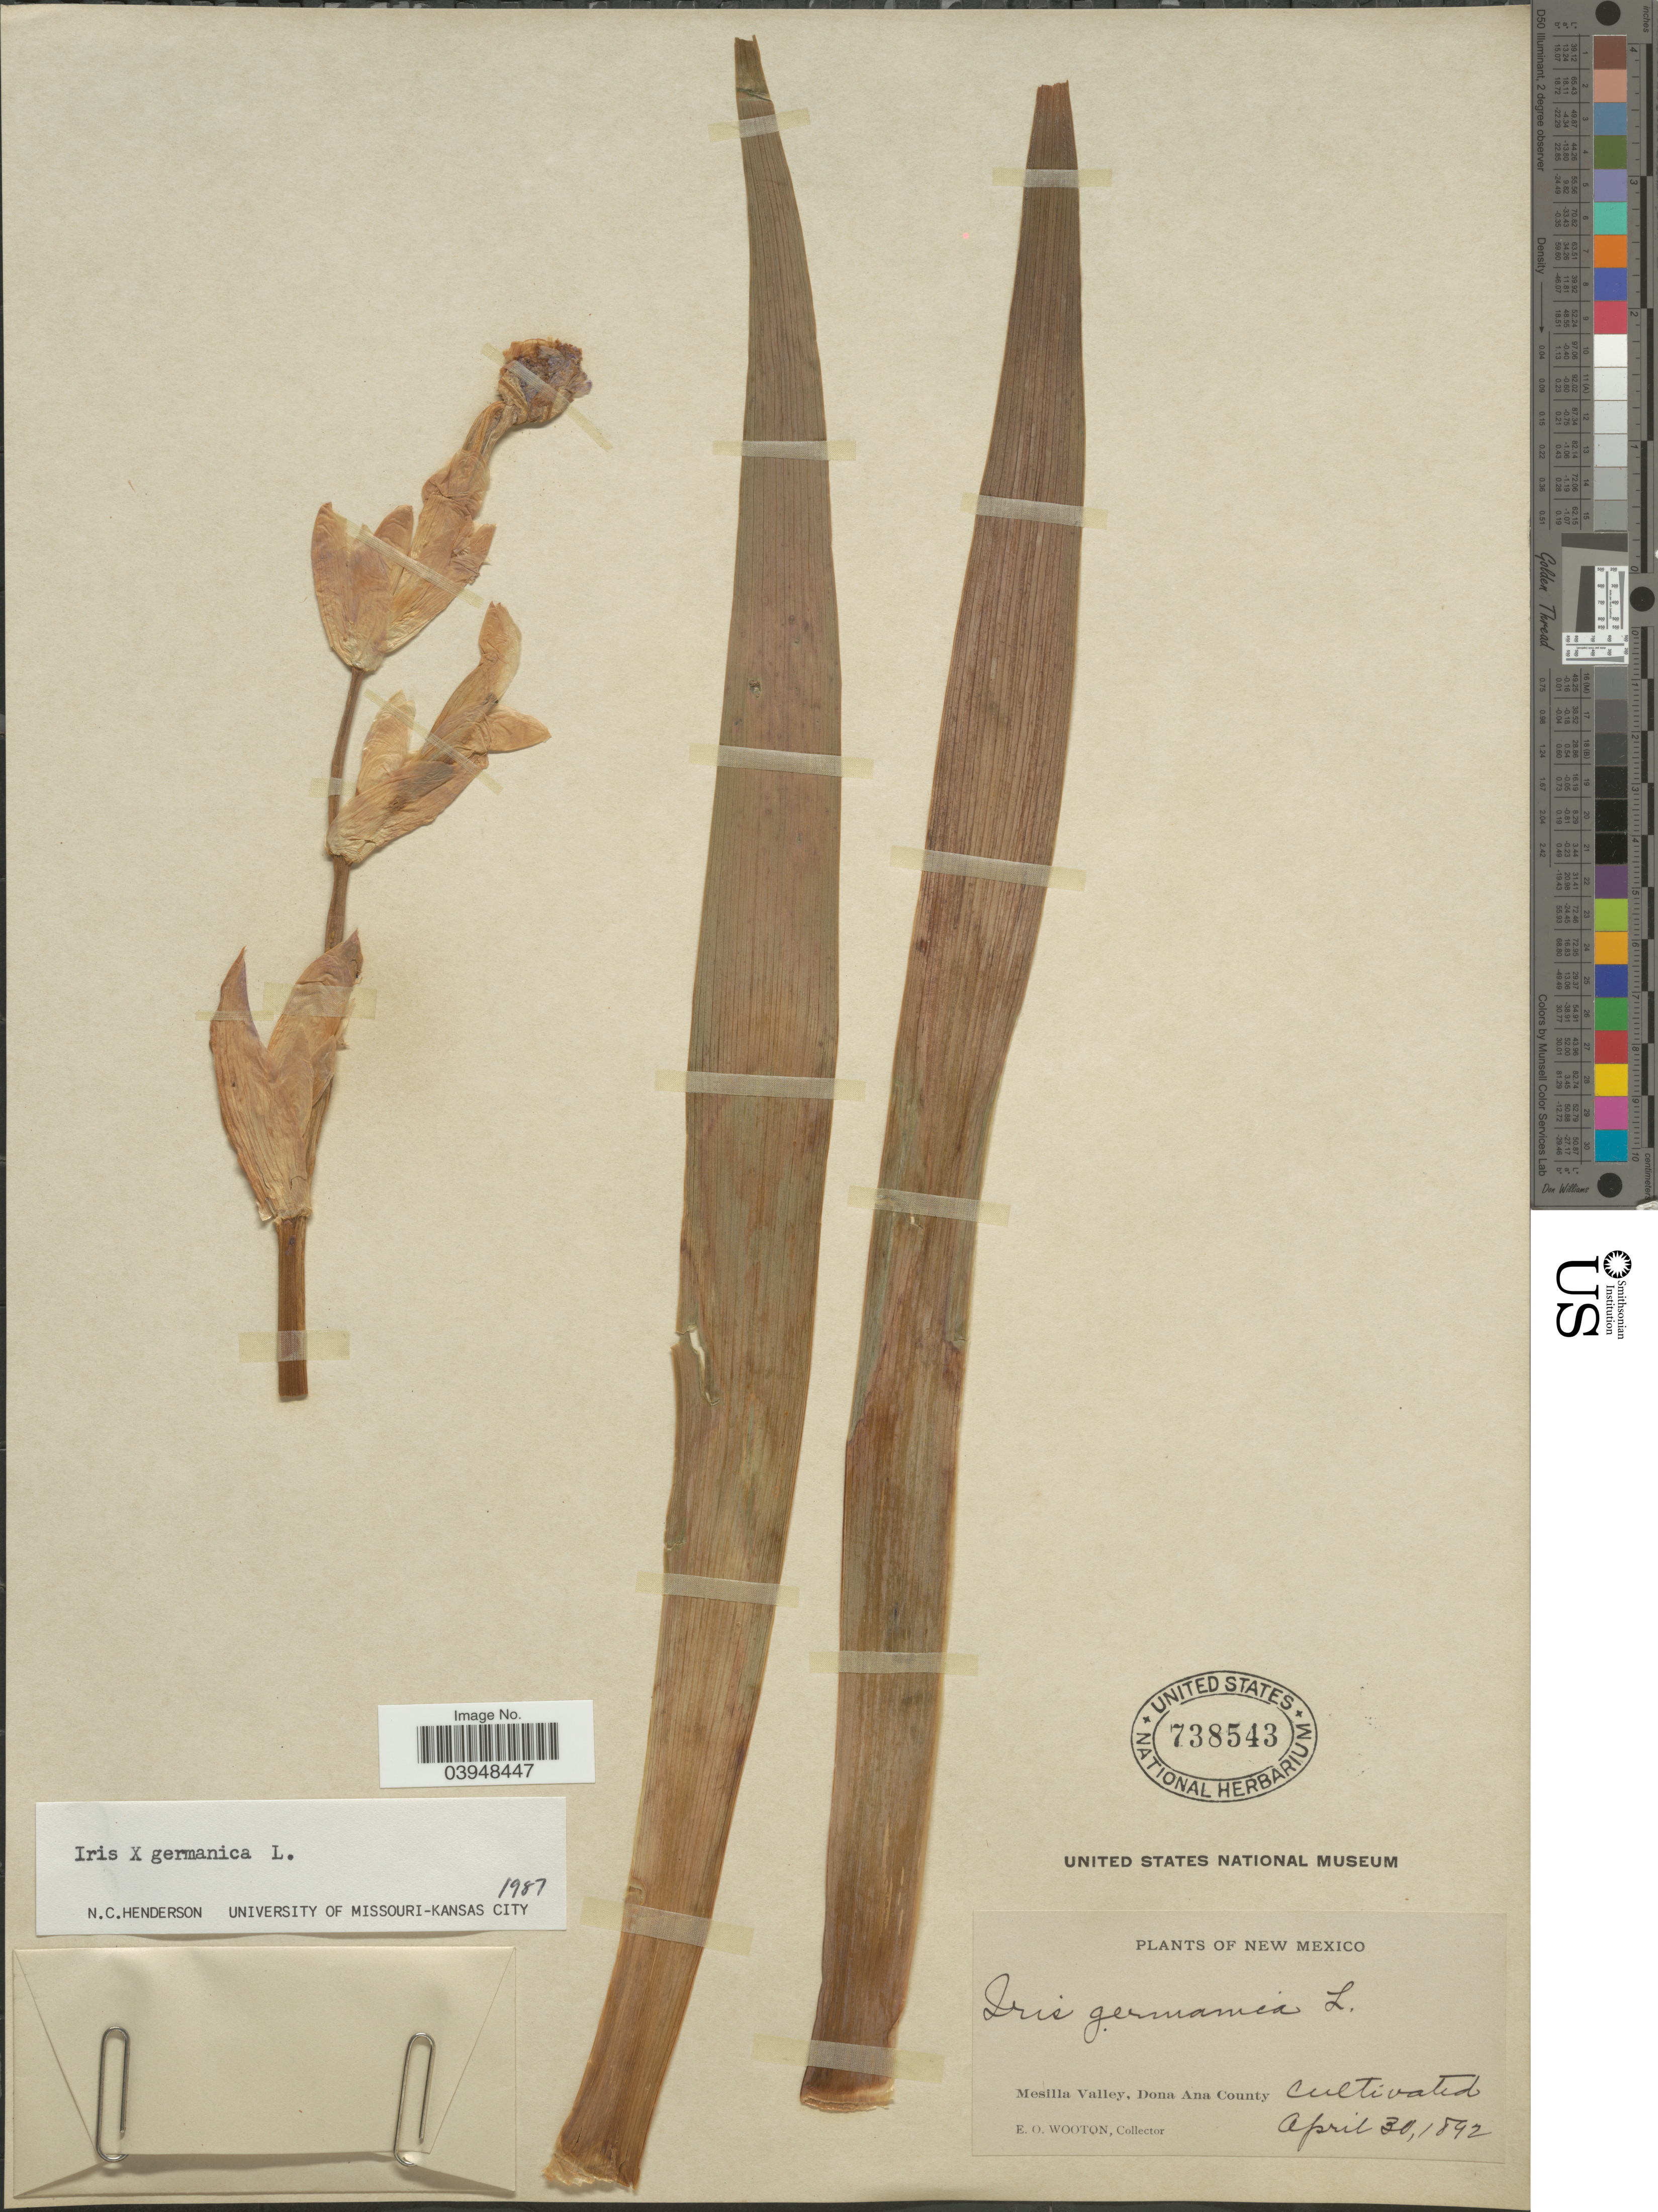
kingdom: Plantae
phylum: Tracheophyta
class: Liliopsida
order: Asparagales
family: Iridaceae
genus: Iris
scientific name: Iris germanica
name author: L.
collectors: E. O. Wooton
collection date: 1892-04-30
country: United States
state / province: New Mexico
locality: Mesilla Valley, Dona Ana County.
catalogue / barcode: US 738543